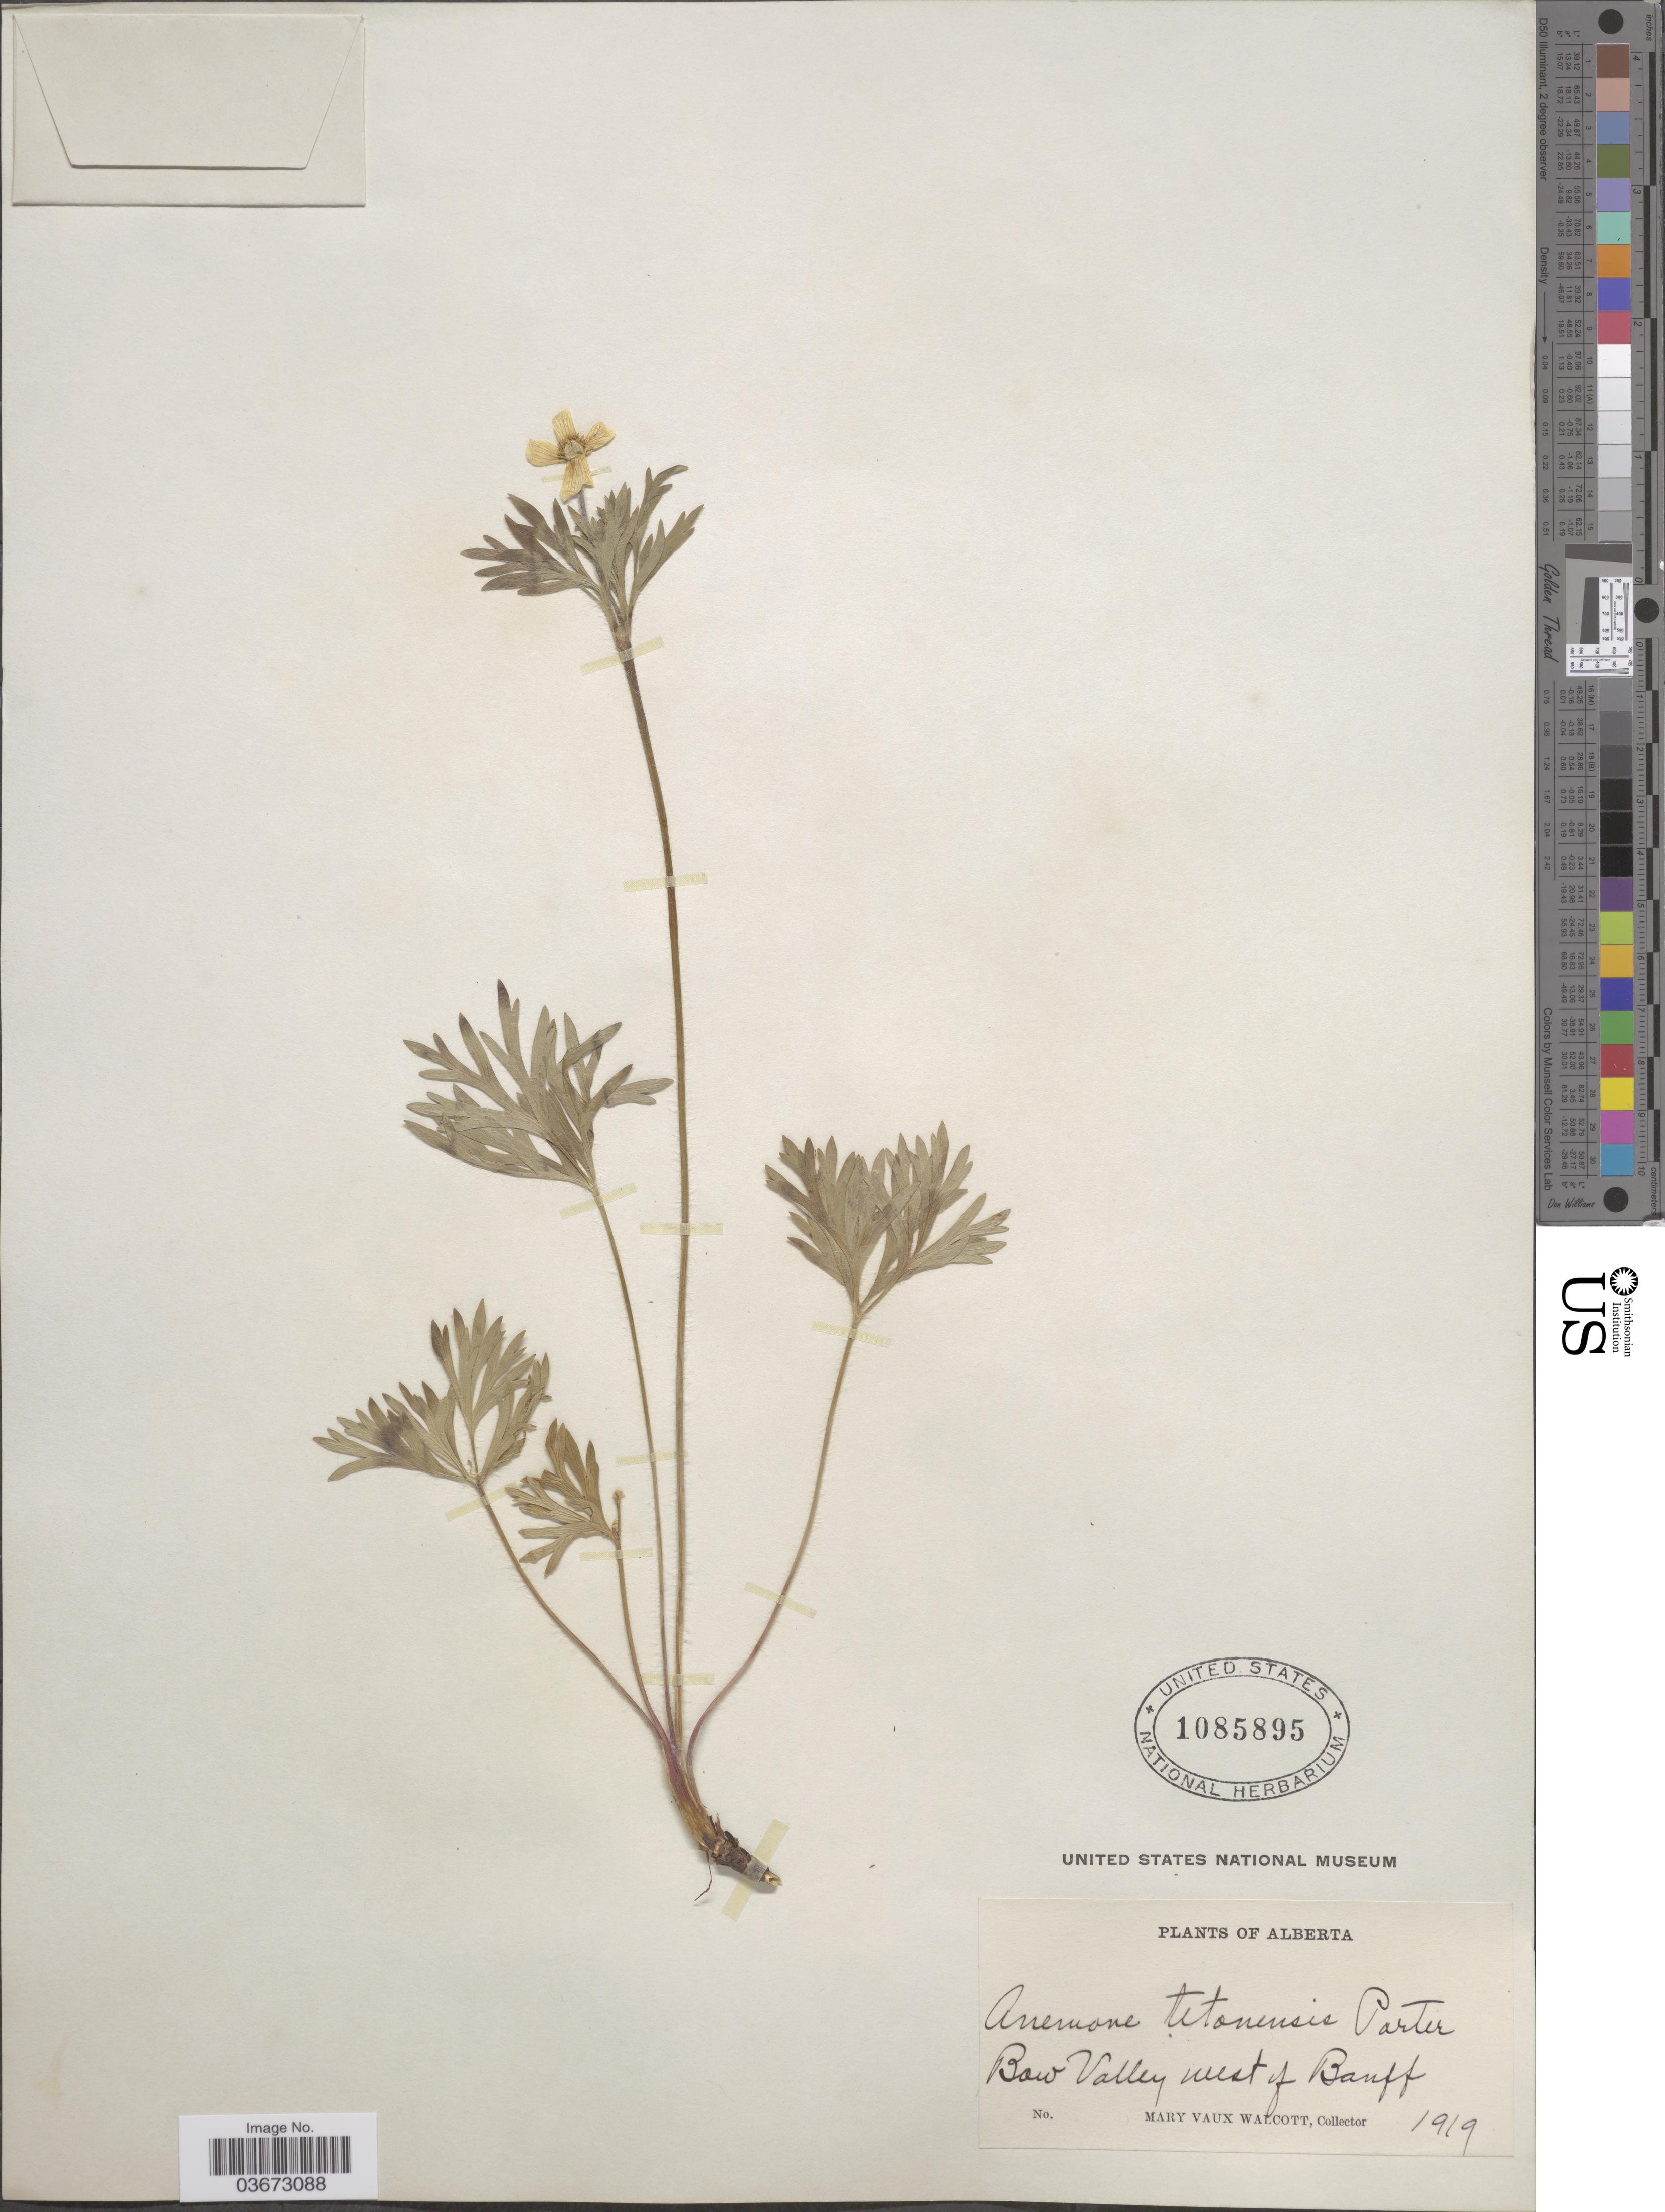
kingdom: Plantae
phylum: Tracheophyta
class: Magnoliopsida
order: Ranunculales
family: Ranunculaceae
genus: Anemone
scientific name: Anemone tetonensis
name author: Porter ex Britton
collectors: M. Walcott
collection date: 1919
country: Canada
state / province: Alberta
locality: Bow Valley west of Banff.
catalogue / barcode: US 1085895